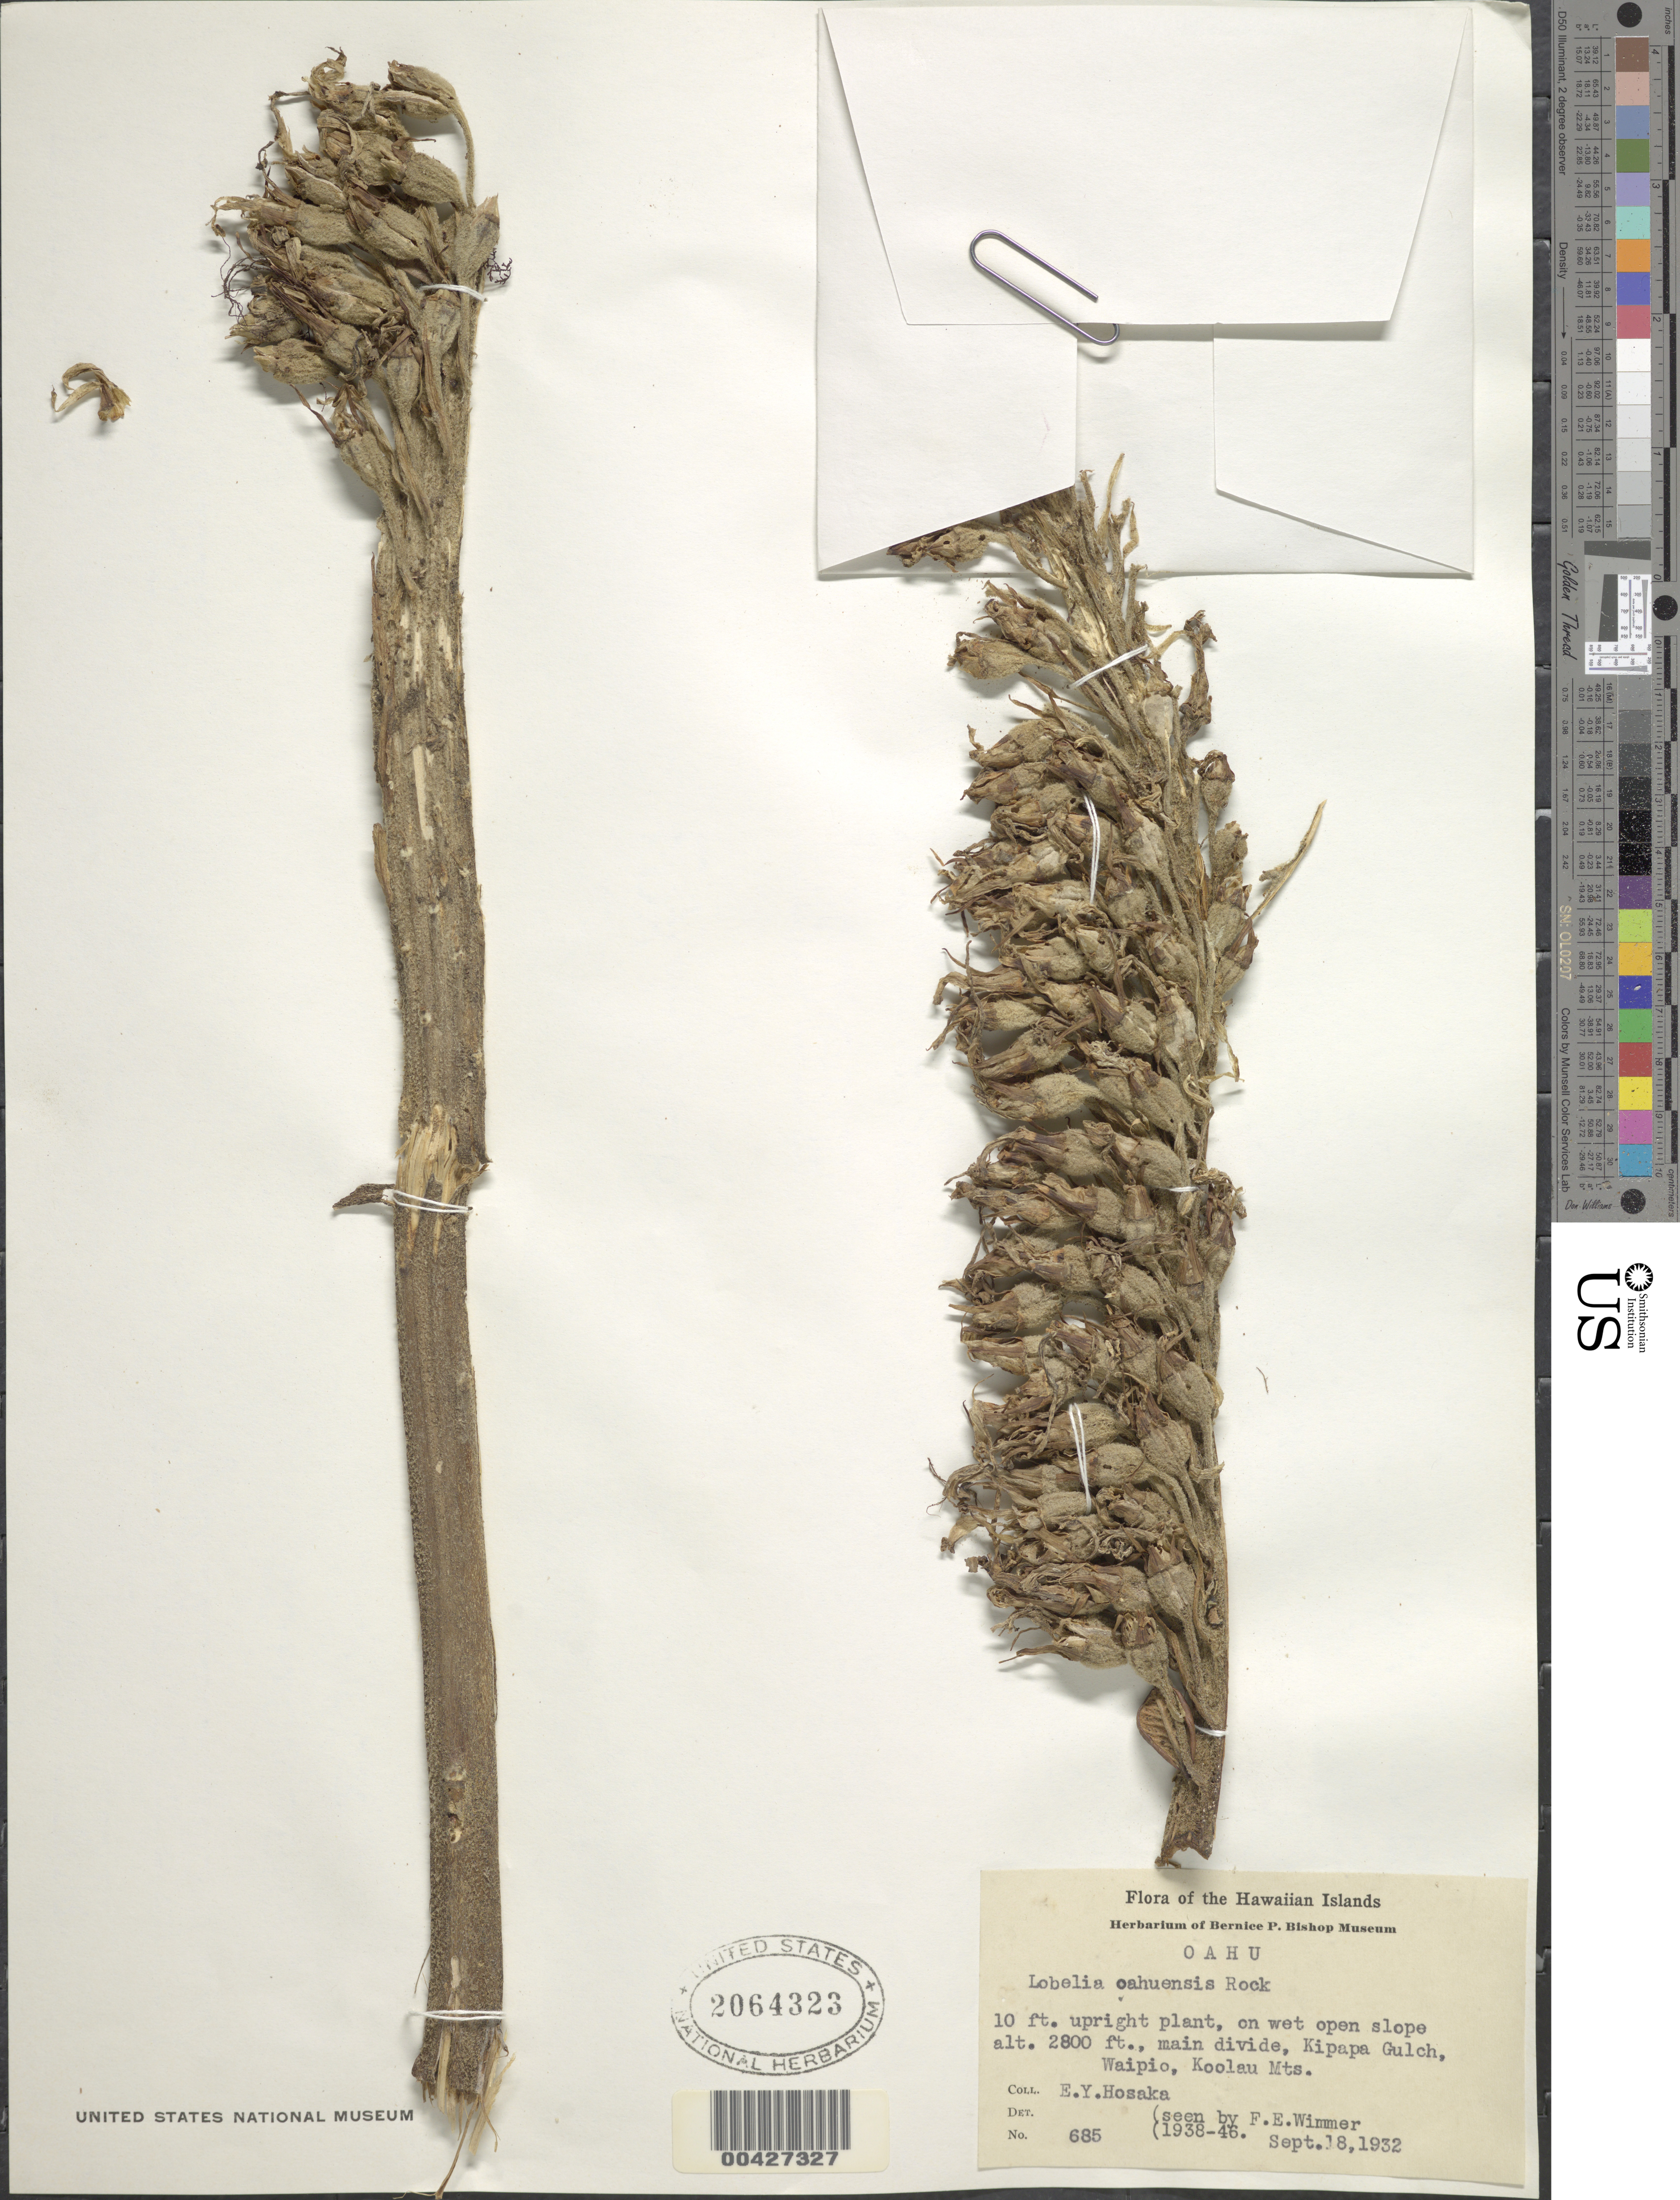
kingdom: Plantae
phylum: Tracheophyta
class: Magnoliopsida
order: Asterales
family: Campanulaceae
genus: Lobelia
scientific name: Lobelia oahuensis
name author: Rock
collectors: E. Y. Hosaka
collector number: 685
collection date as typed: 18 Sep 1932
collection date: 1932-09-18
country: United States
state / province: Hawaii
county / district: Honolulu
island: Oahu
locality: main divide Kipapa Gulch, Waipio, Koolau Mountains.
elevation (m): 853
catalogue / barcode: US 2064323